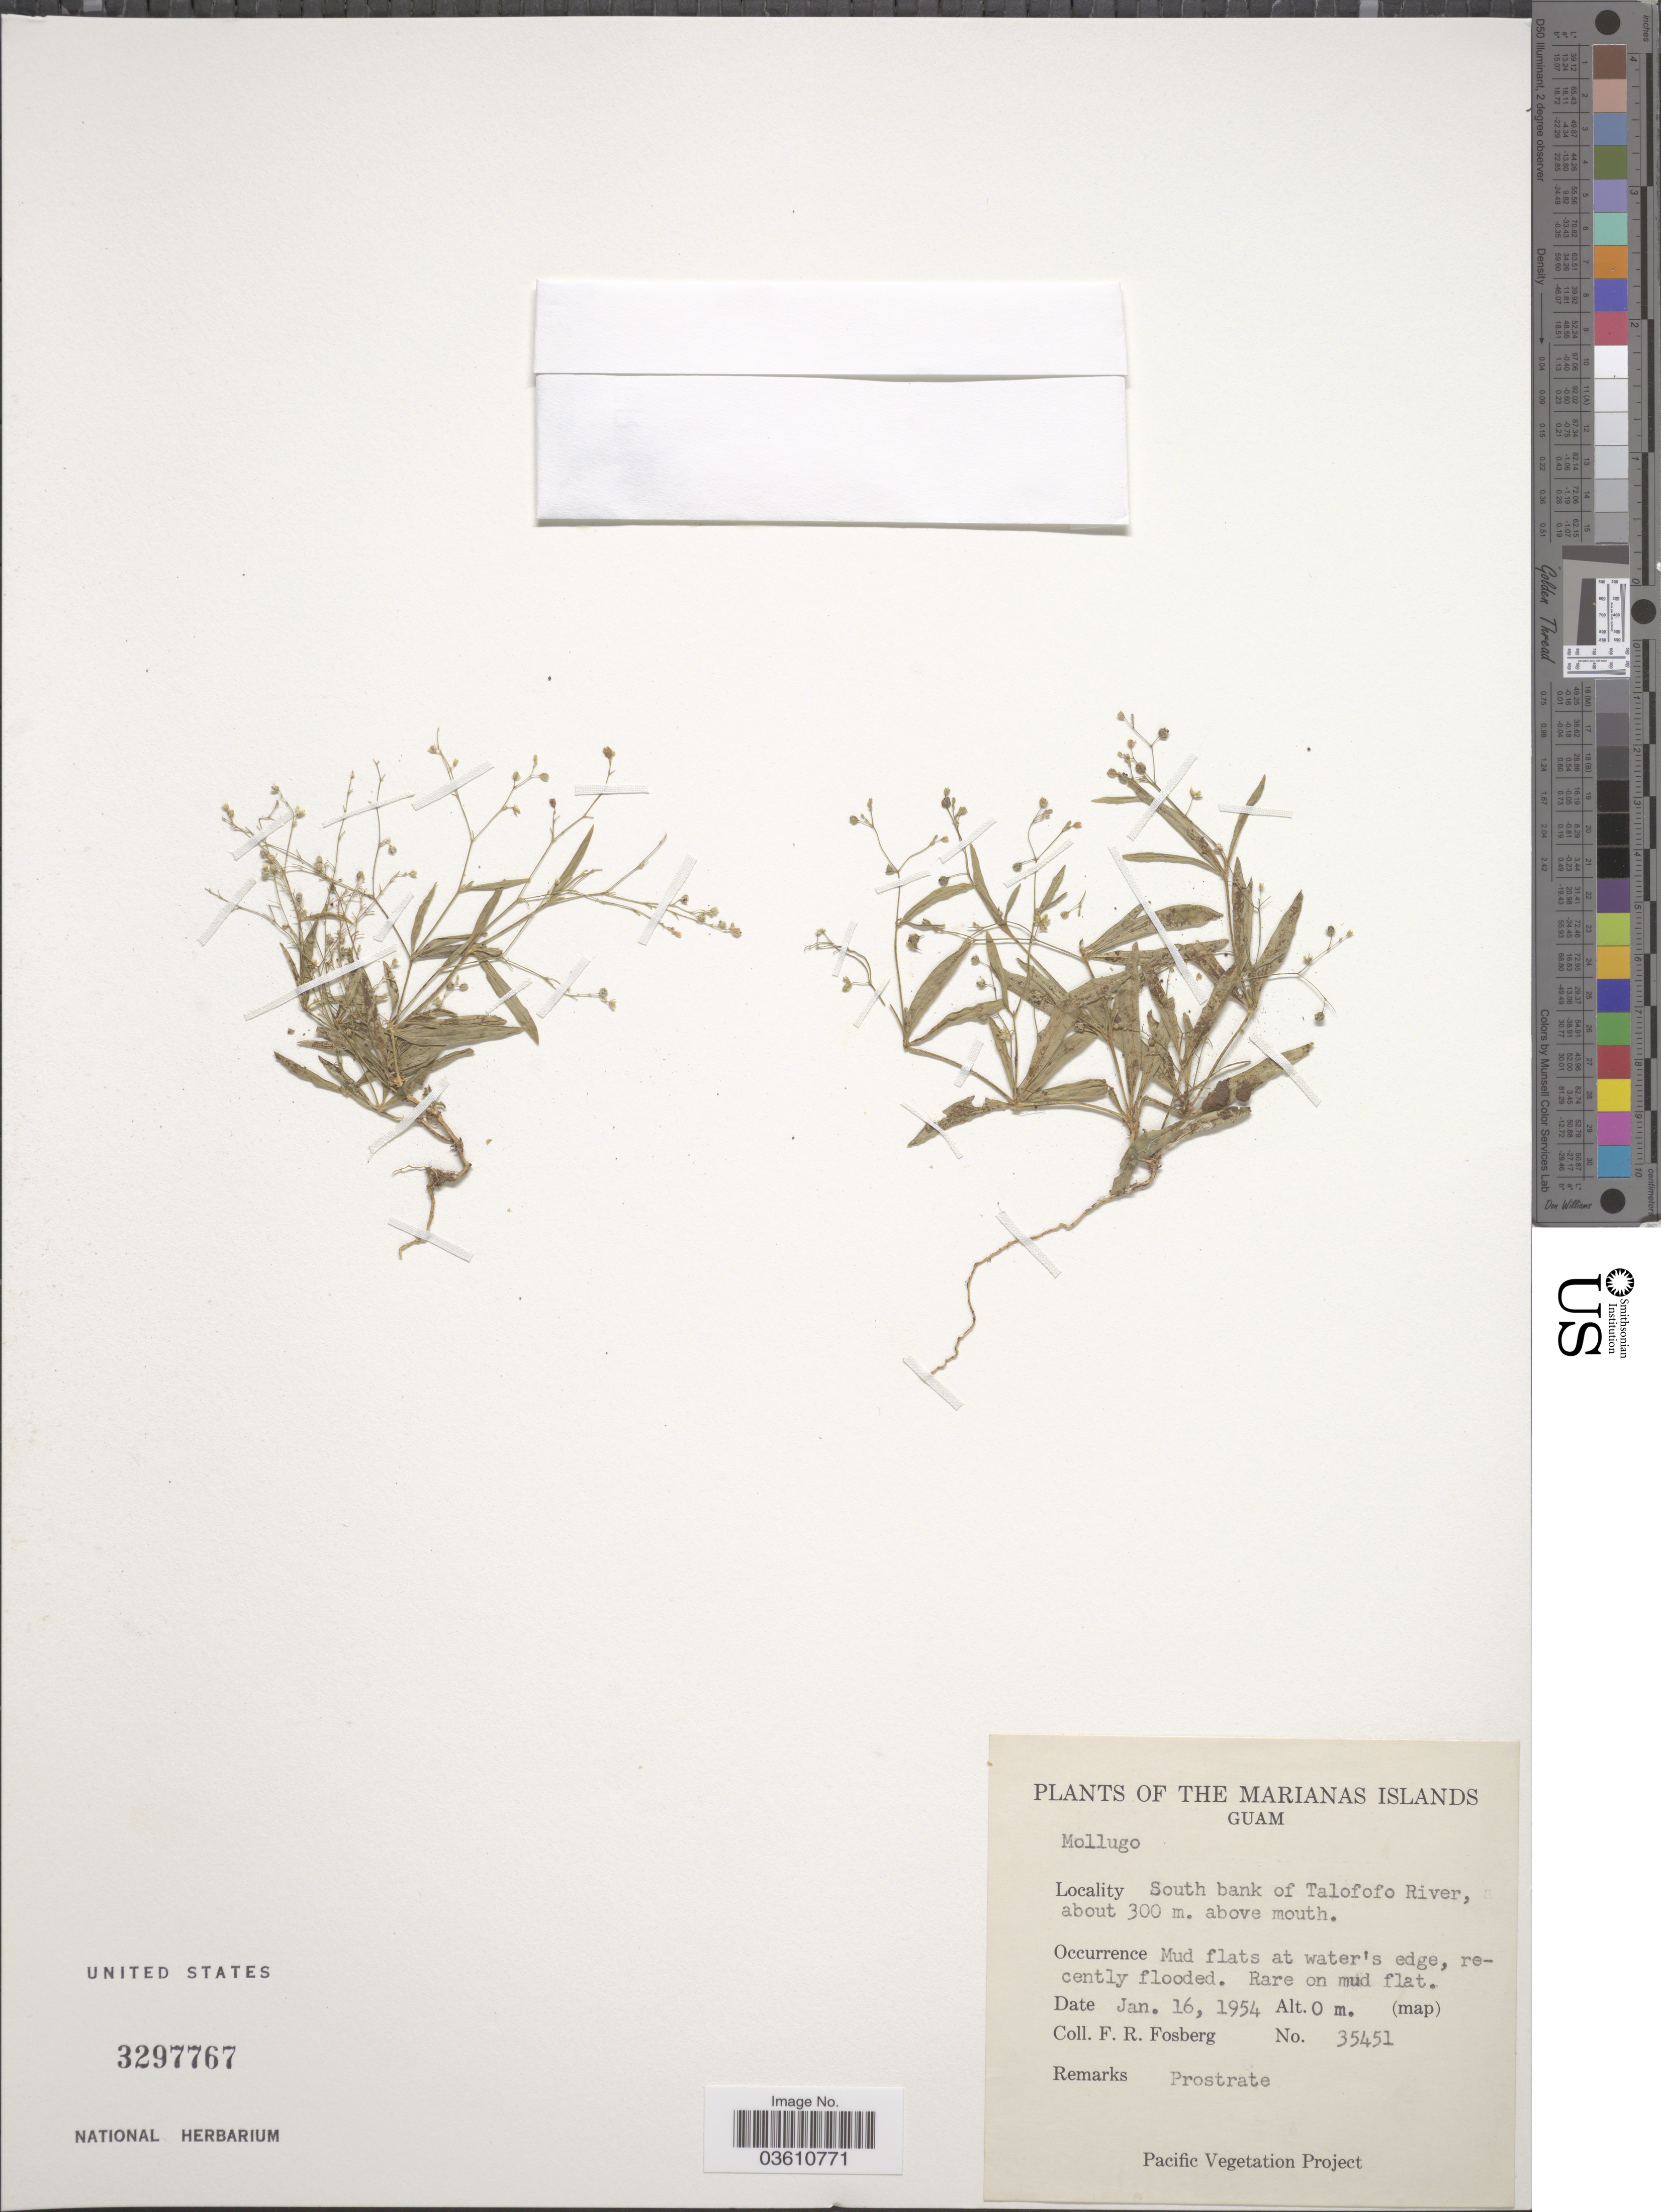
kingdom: Plantae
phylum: Tracheophyta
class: Magnoliopsida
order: Caryophyllales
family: Molluginaceae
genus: Trigastrotheca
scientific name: Trigastrotheca pentaphylla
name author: (L.) Thulin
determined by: Strong, Mark T., (BOT), Smithsonian Institution - National Museum of Natural History (UNITED STATES)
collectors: F. R. Fosberg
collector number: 35451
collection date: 1954-01-16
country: Guam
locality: Marianas Islands. South bank of Talofofo River, about 300 m. above mouth.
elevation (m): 0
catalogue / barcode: US 3297767